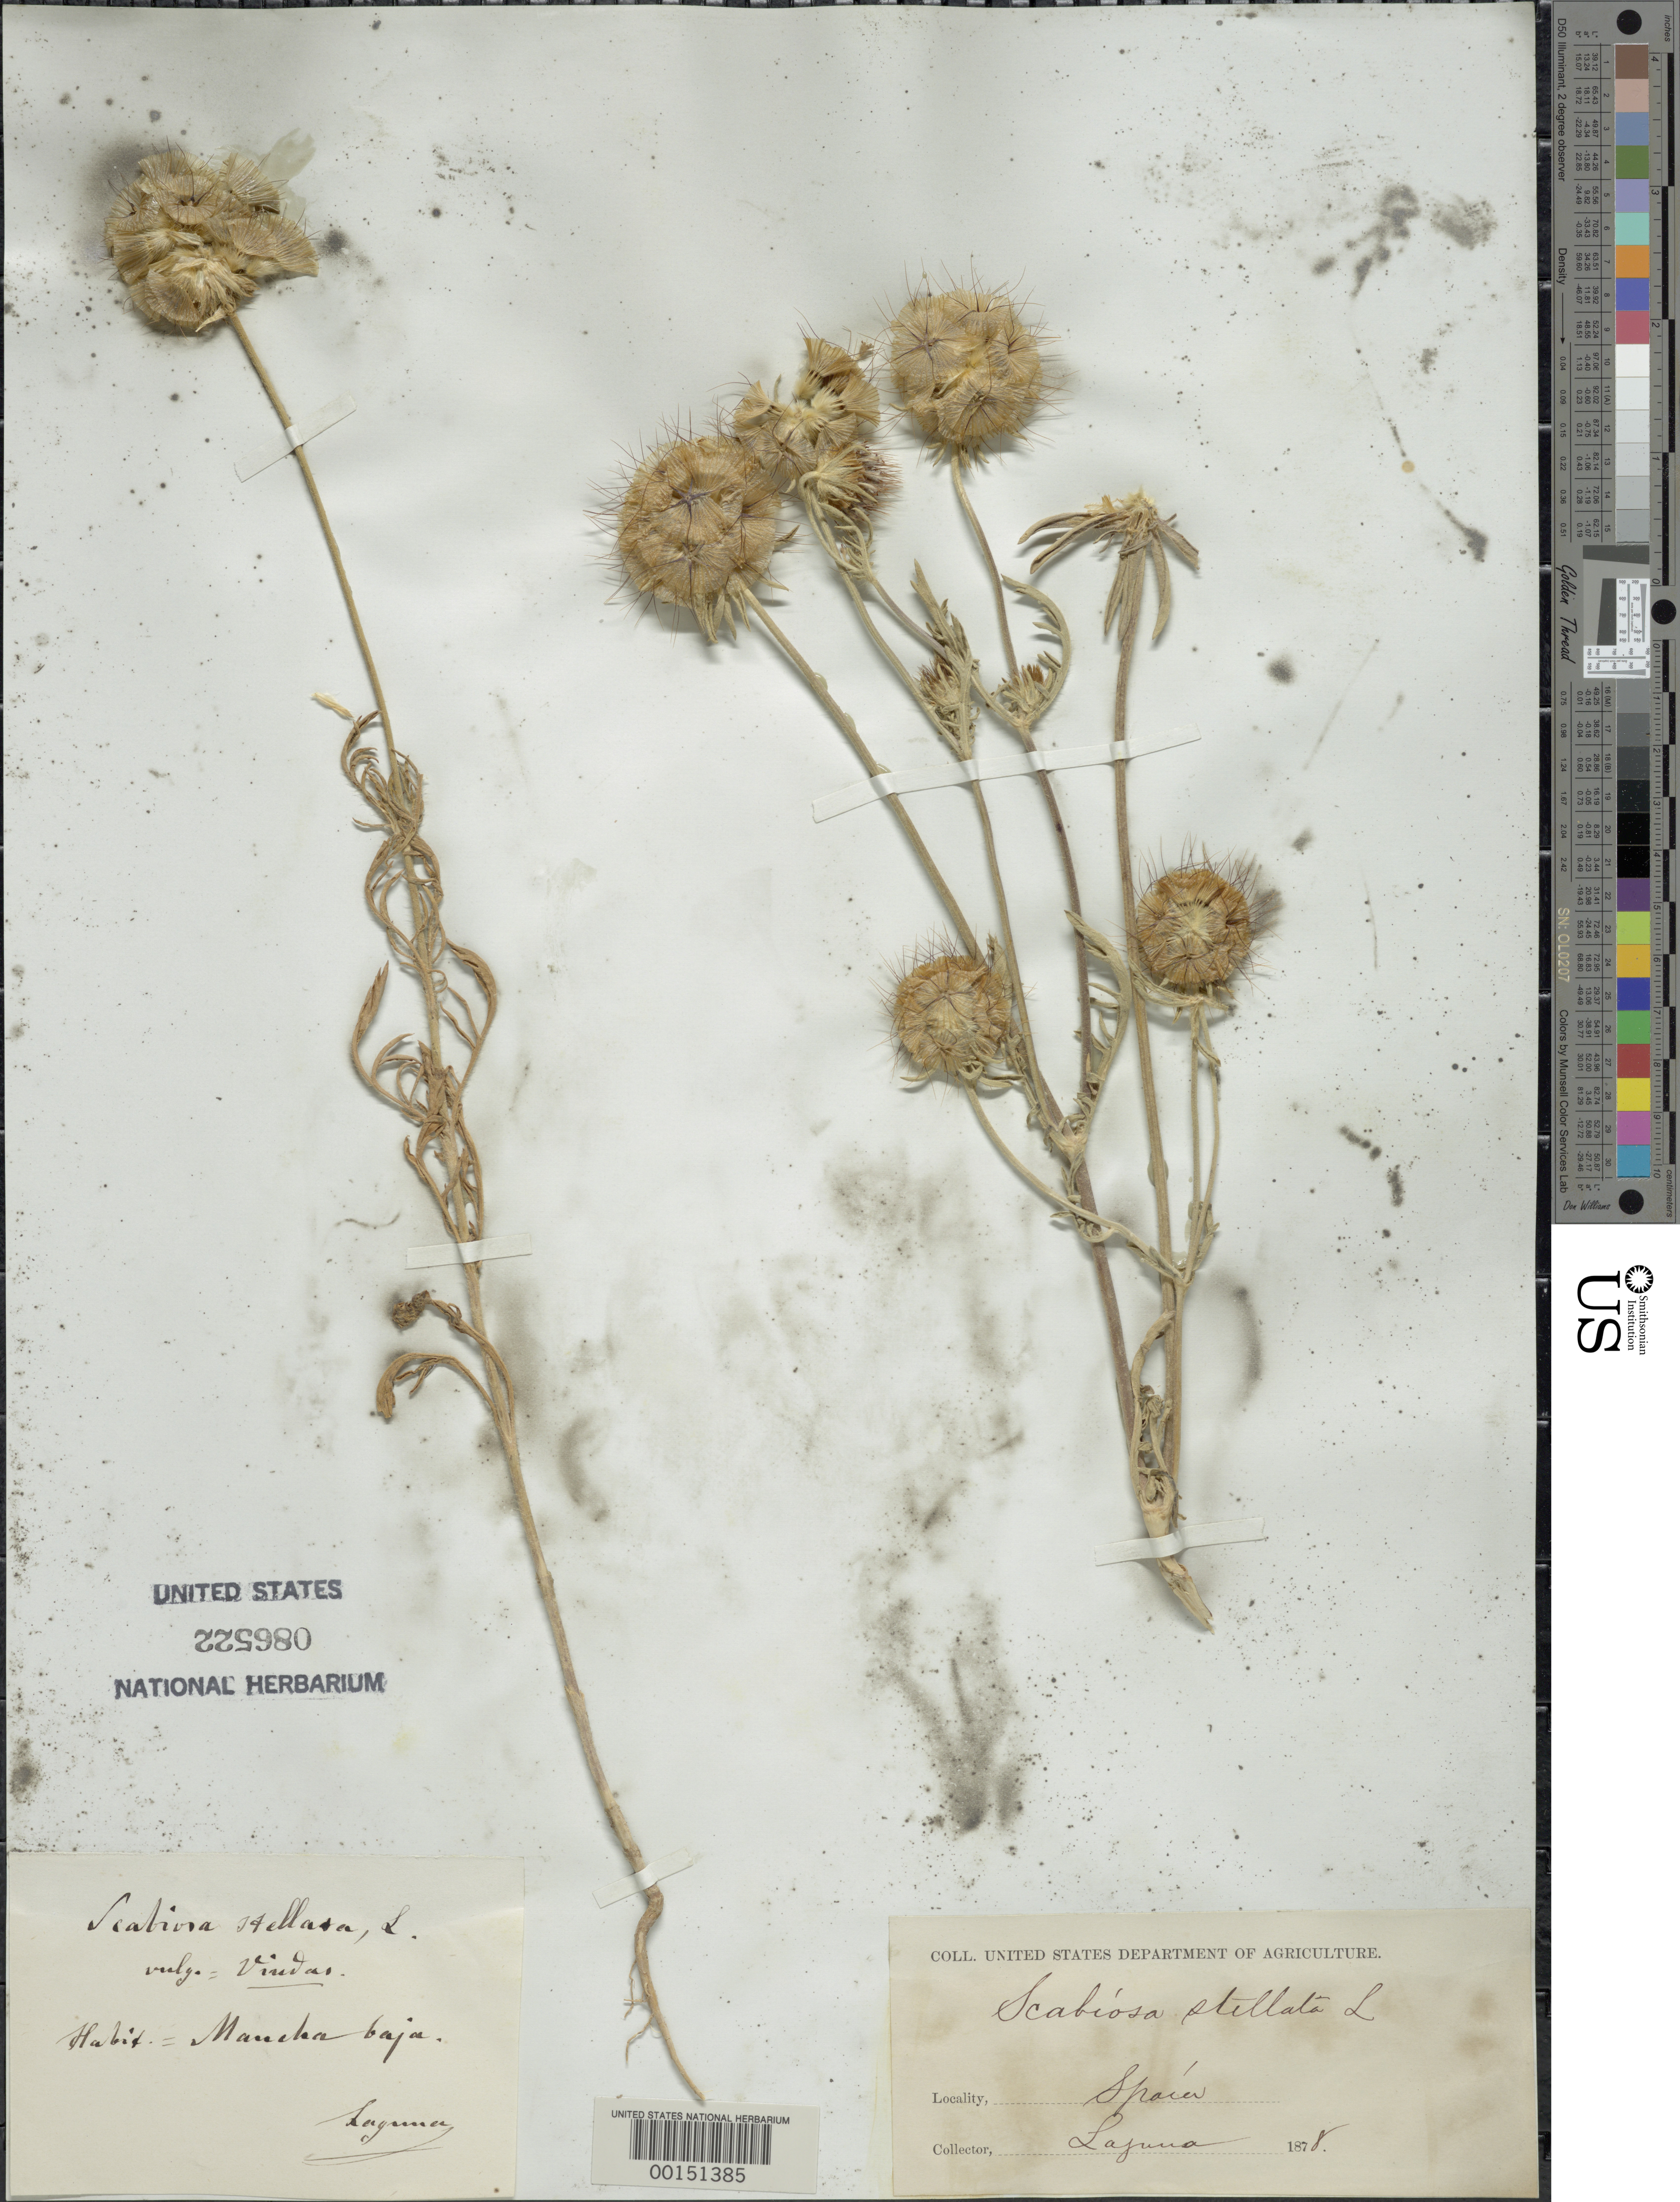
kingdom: Plantae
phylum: Tracheophyta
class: Magnoliopsida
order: Dipsacales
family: Caprifoliaceae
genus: Scabiosa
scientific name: Scabiosa stellata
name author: L.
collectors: A. Laguna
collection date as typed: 1878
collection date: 1878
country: Spain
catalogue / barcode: US 86522